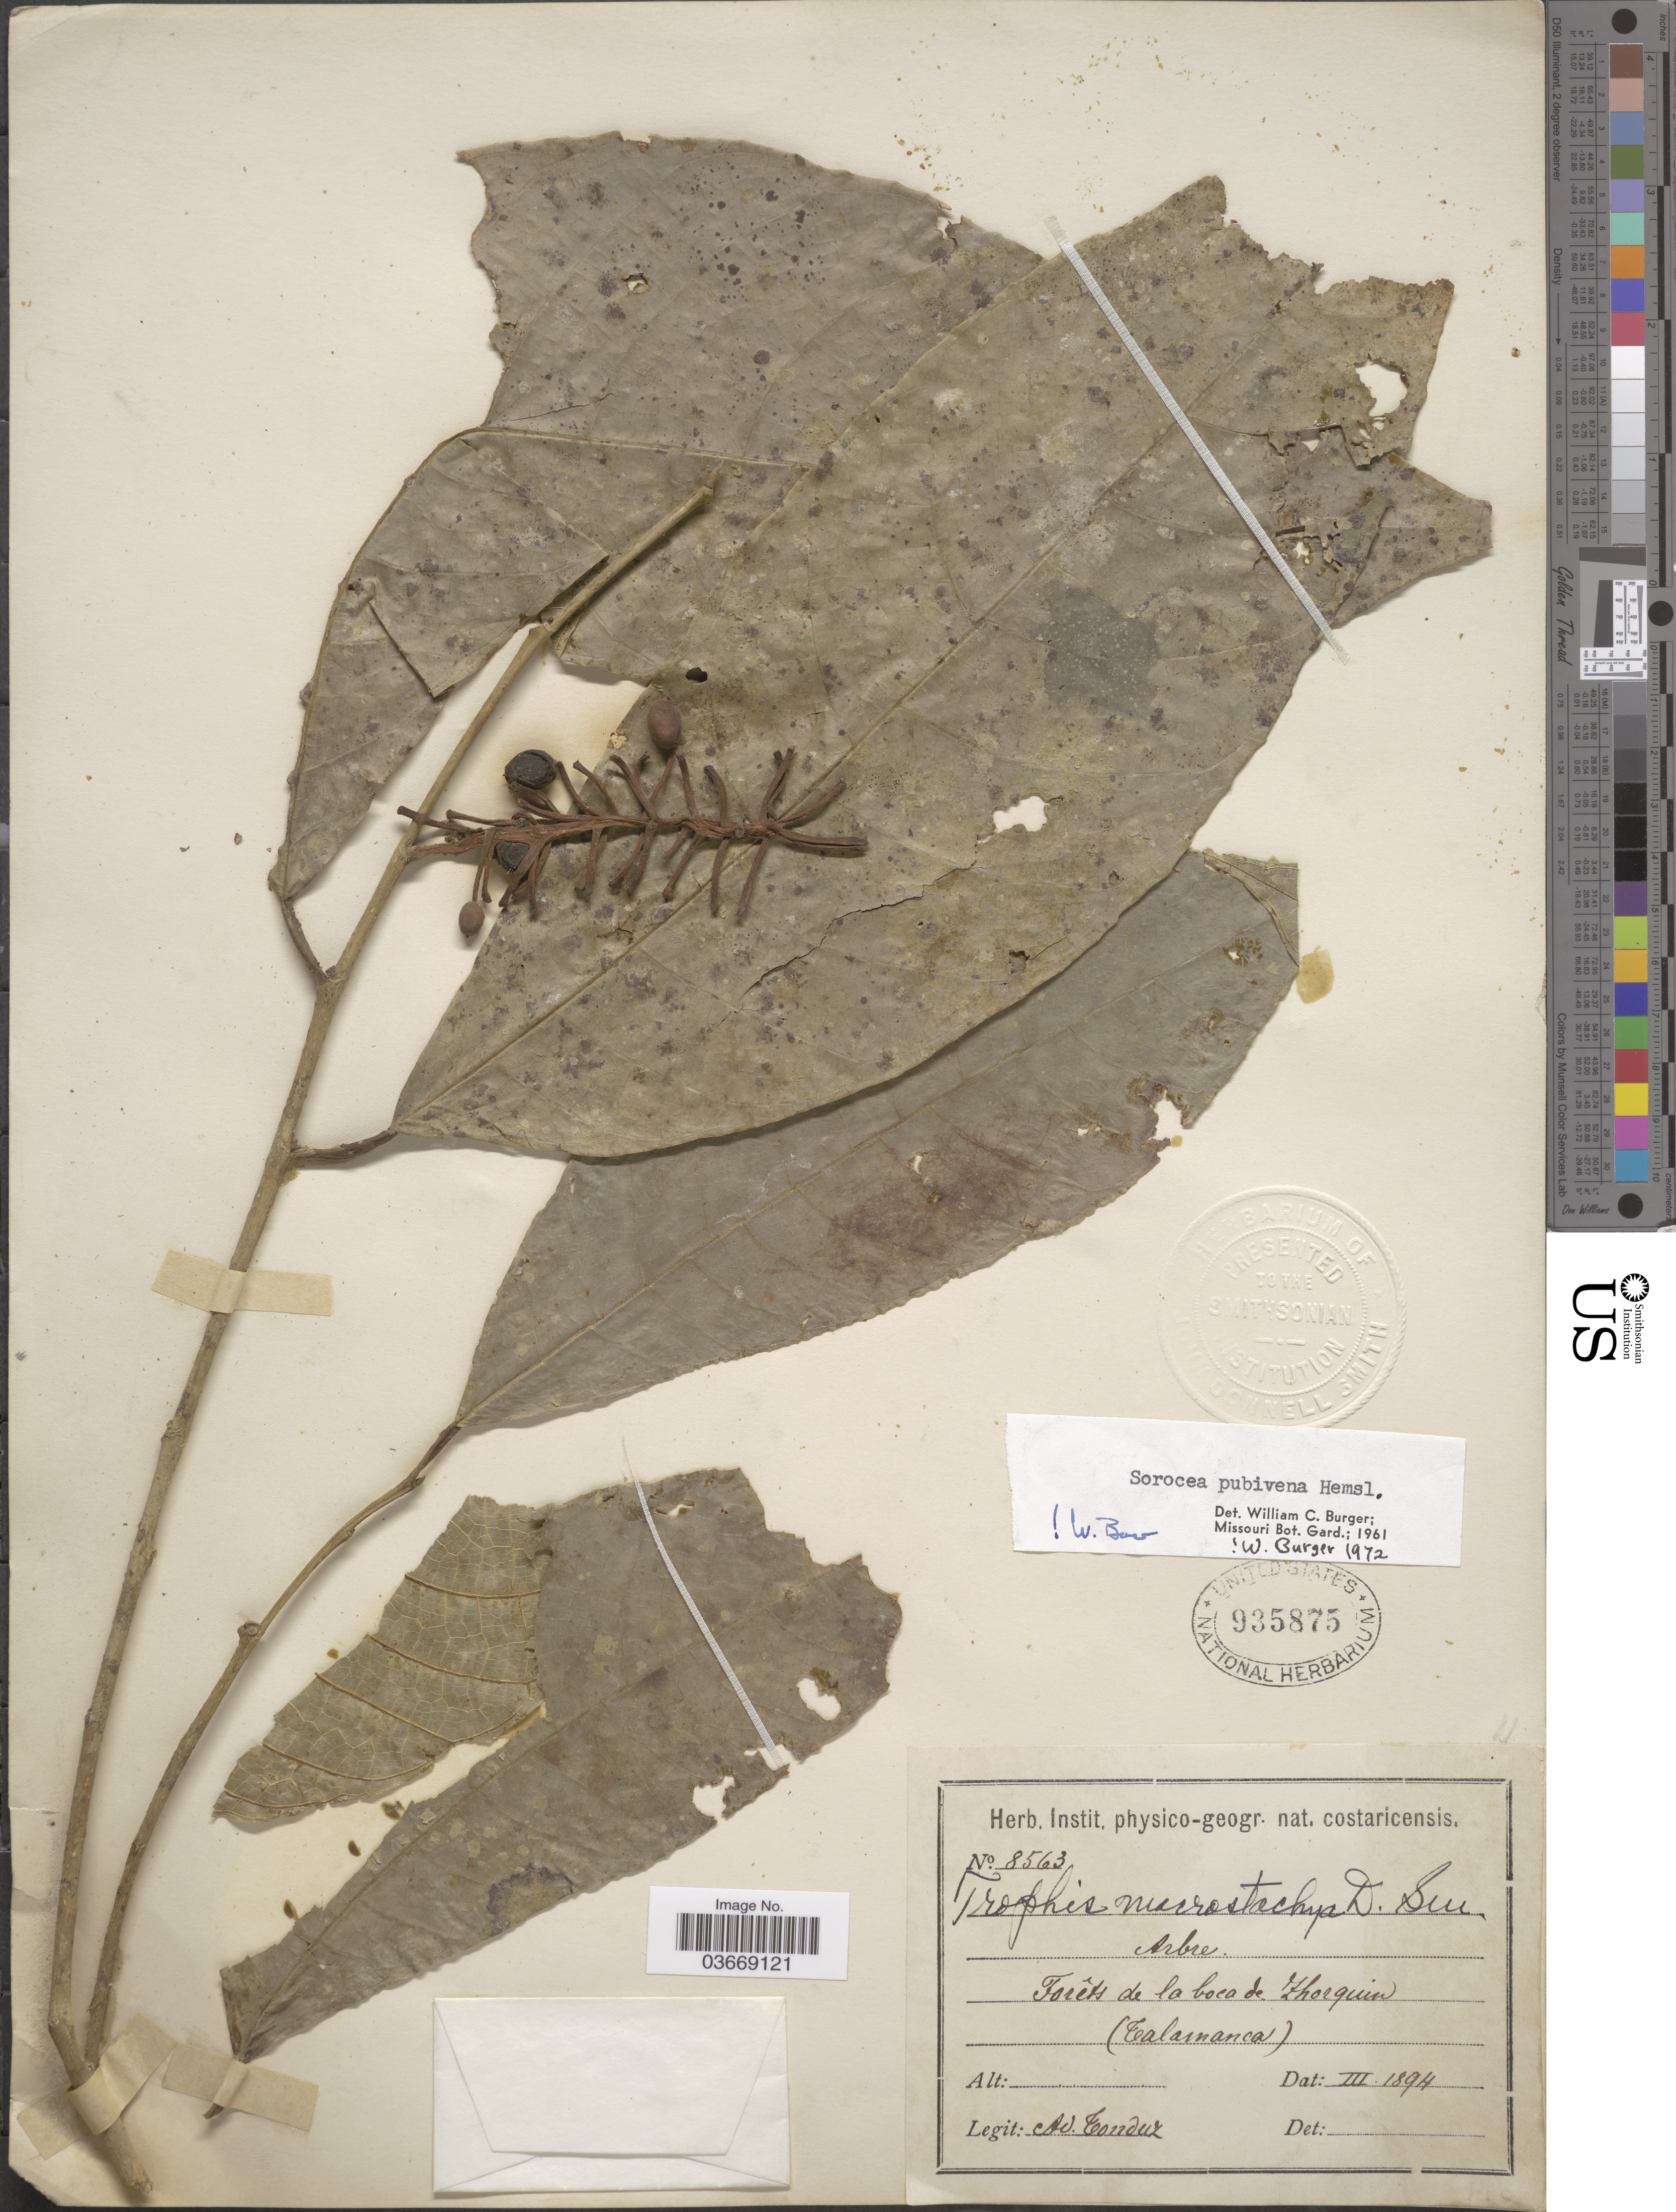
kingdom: Plantae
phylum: Tracheophyta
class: Magnoliopsida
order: Rosales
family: Moraceae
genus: Sorocea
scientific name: Sorocea pubivena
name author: Hemsl.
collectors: A. Tonduz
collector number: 8563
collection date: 1894-03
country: Costa Rica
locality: Forêts de la boca de Thorquin (Talamanca).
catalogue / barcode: US 935875